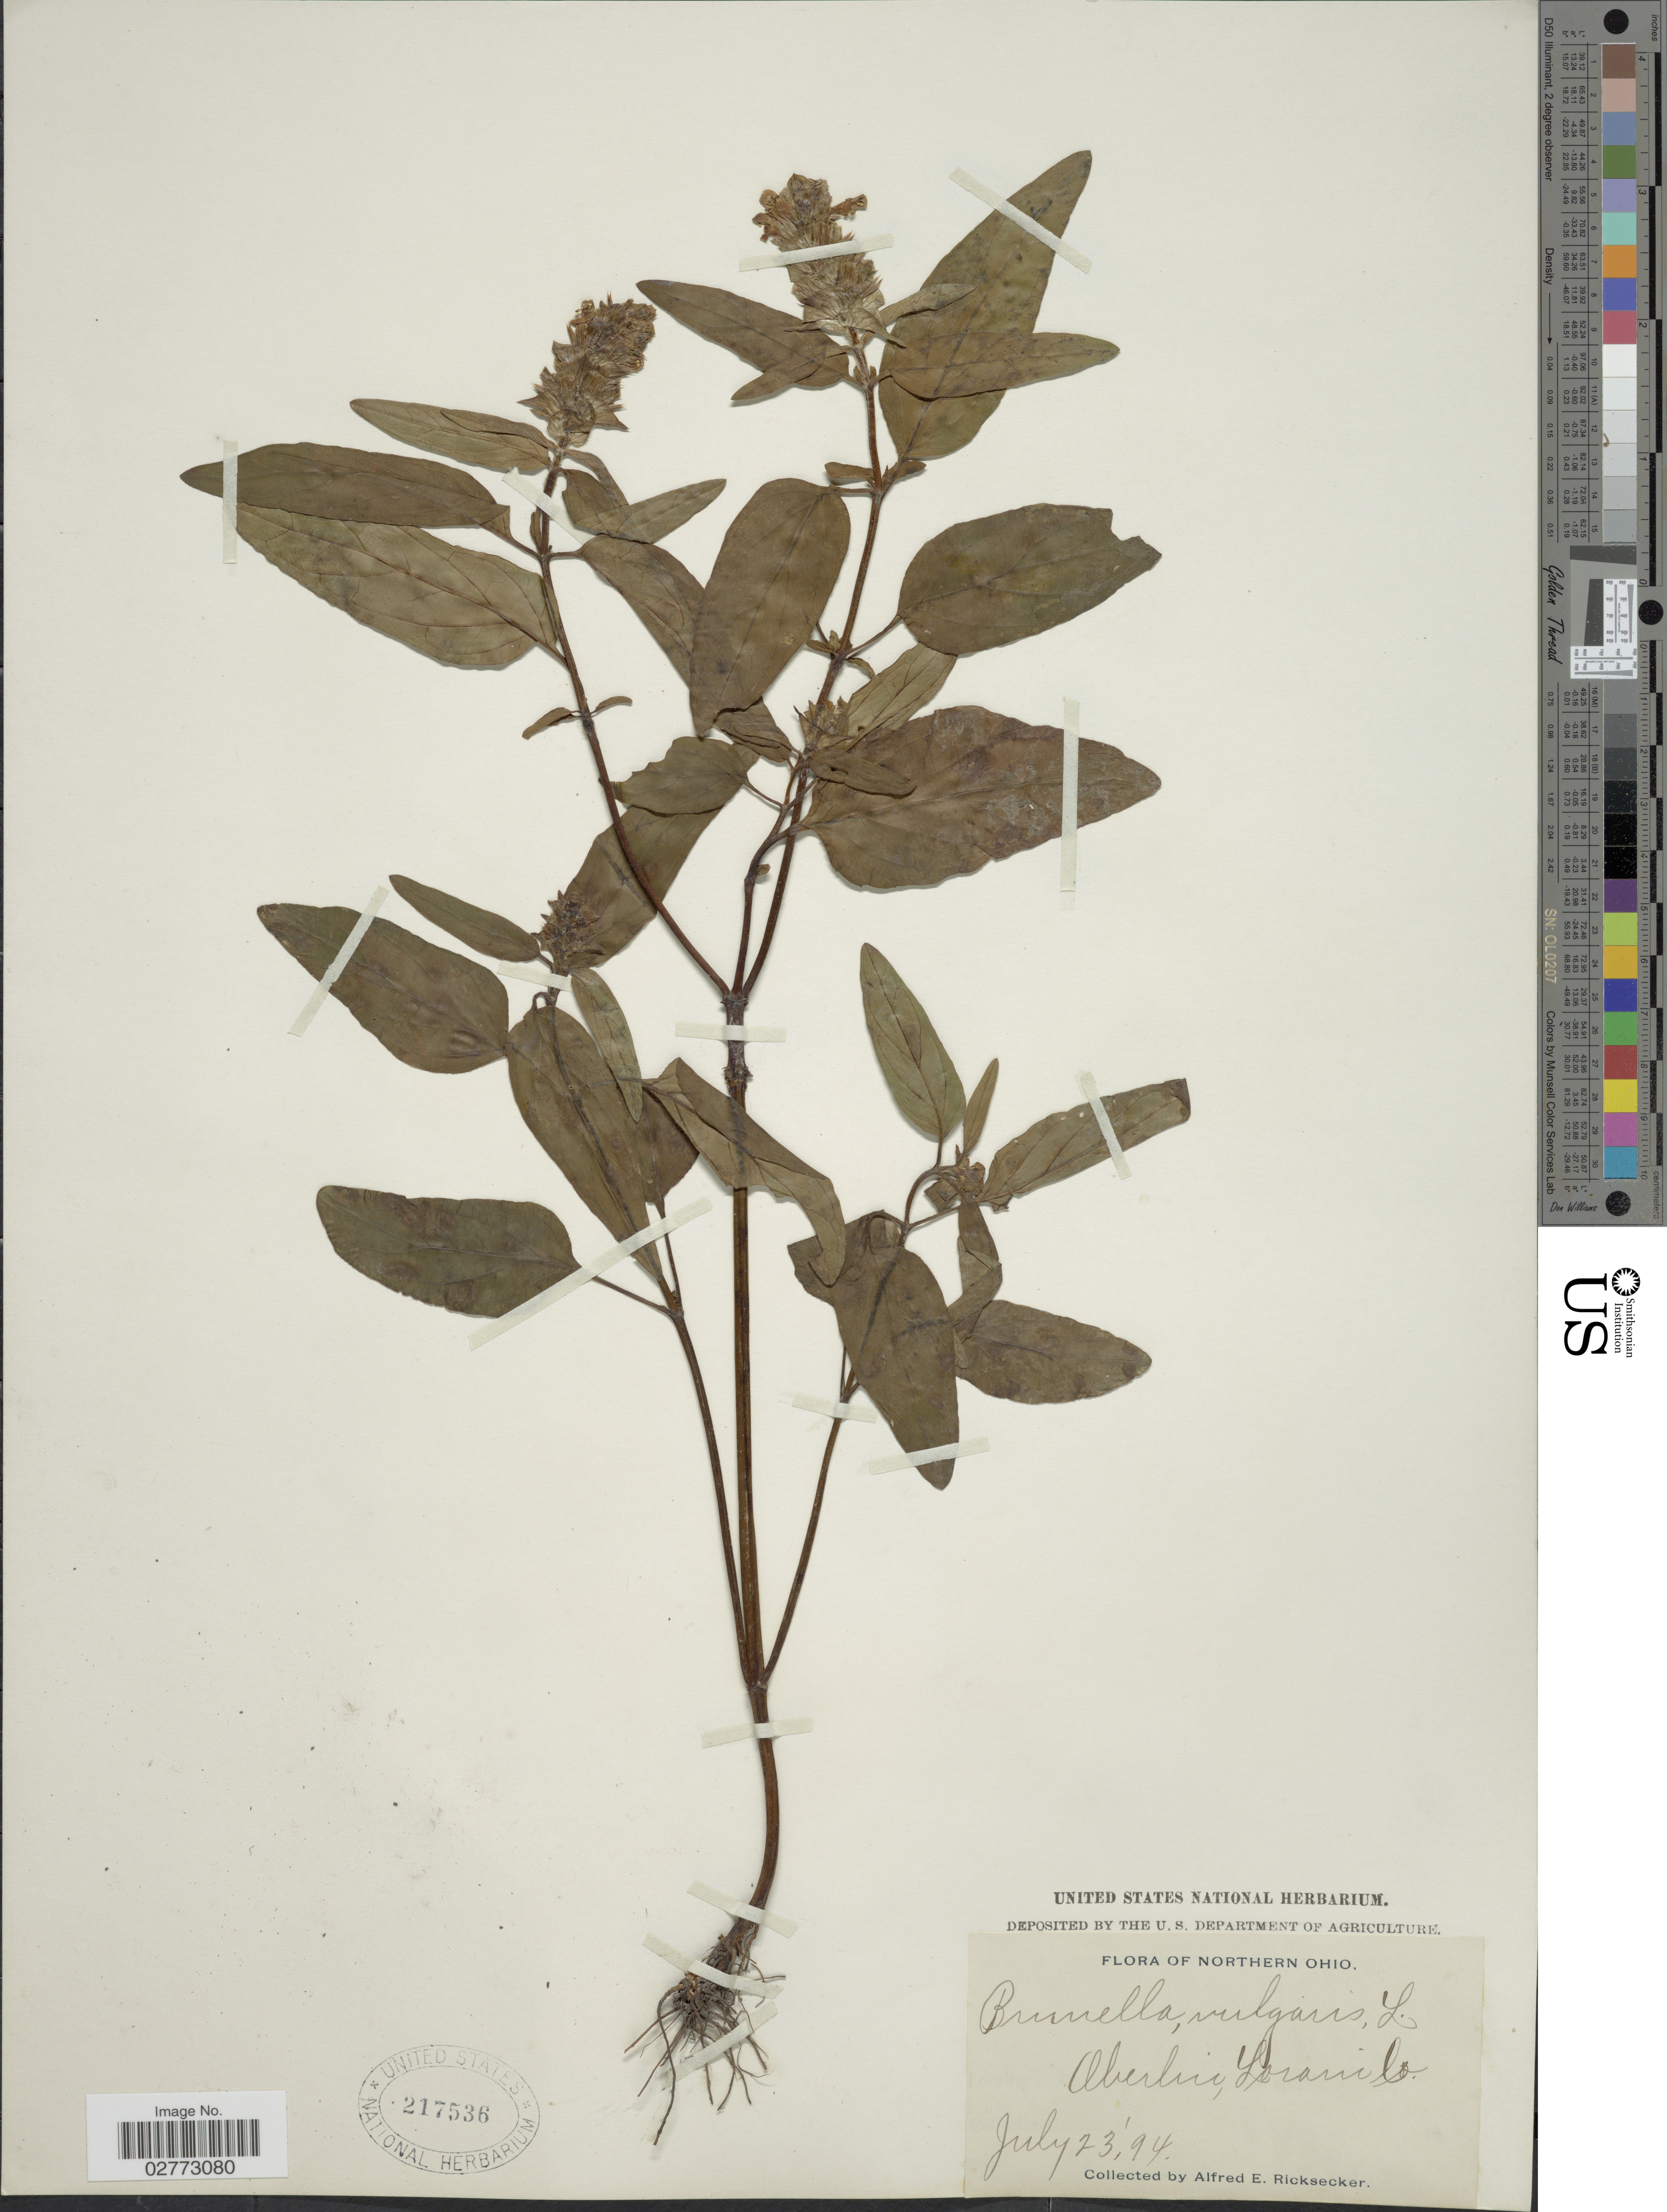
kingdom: Plantae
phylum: Tracheophyta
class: Magnoliopsida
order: Lamiales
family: Lamiaceae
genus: Prunella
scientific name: Prunella vulgaris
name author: L.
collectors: A. E. Ricksecker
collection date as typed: Transcribed d/m/y: 23/7/94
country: United States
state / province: Ohio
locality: Northern Ohio, Oberlin, Lorain Co.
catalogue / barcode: US 217536